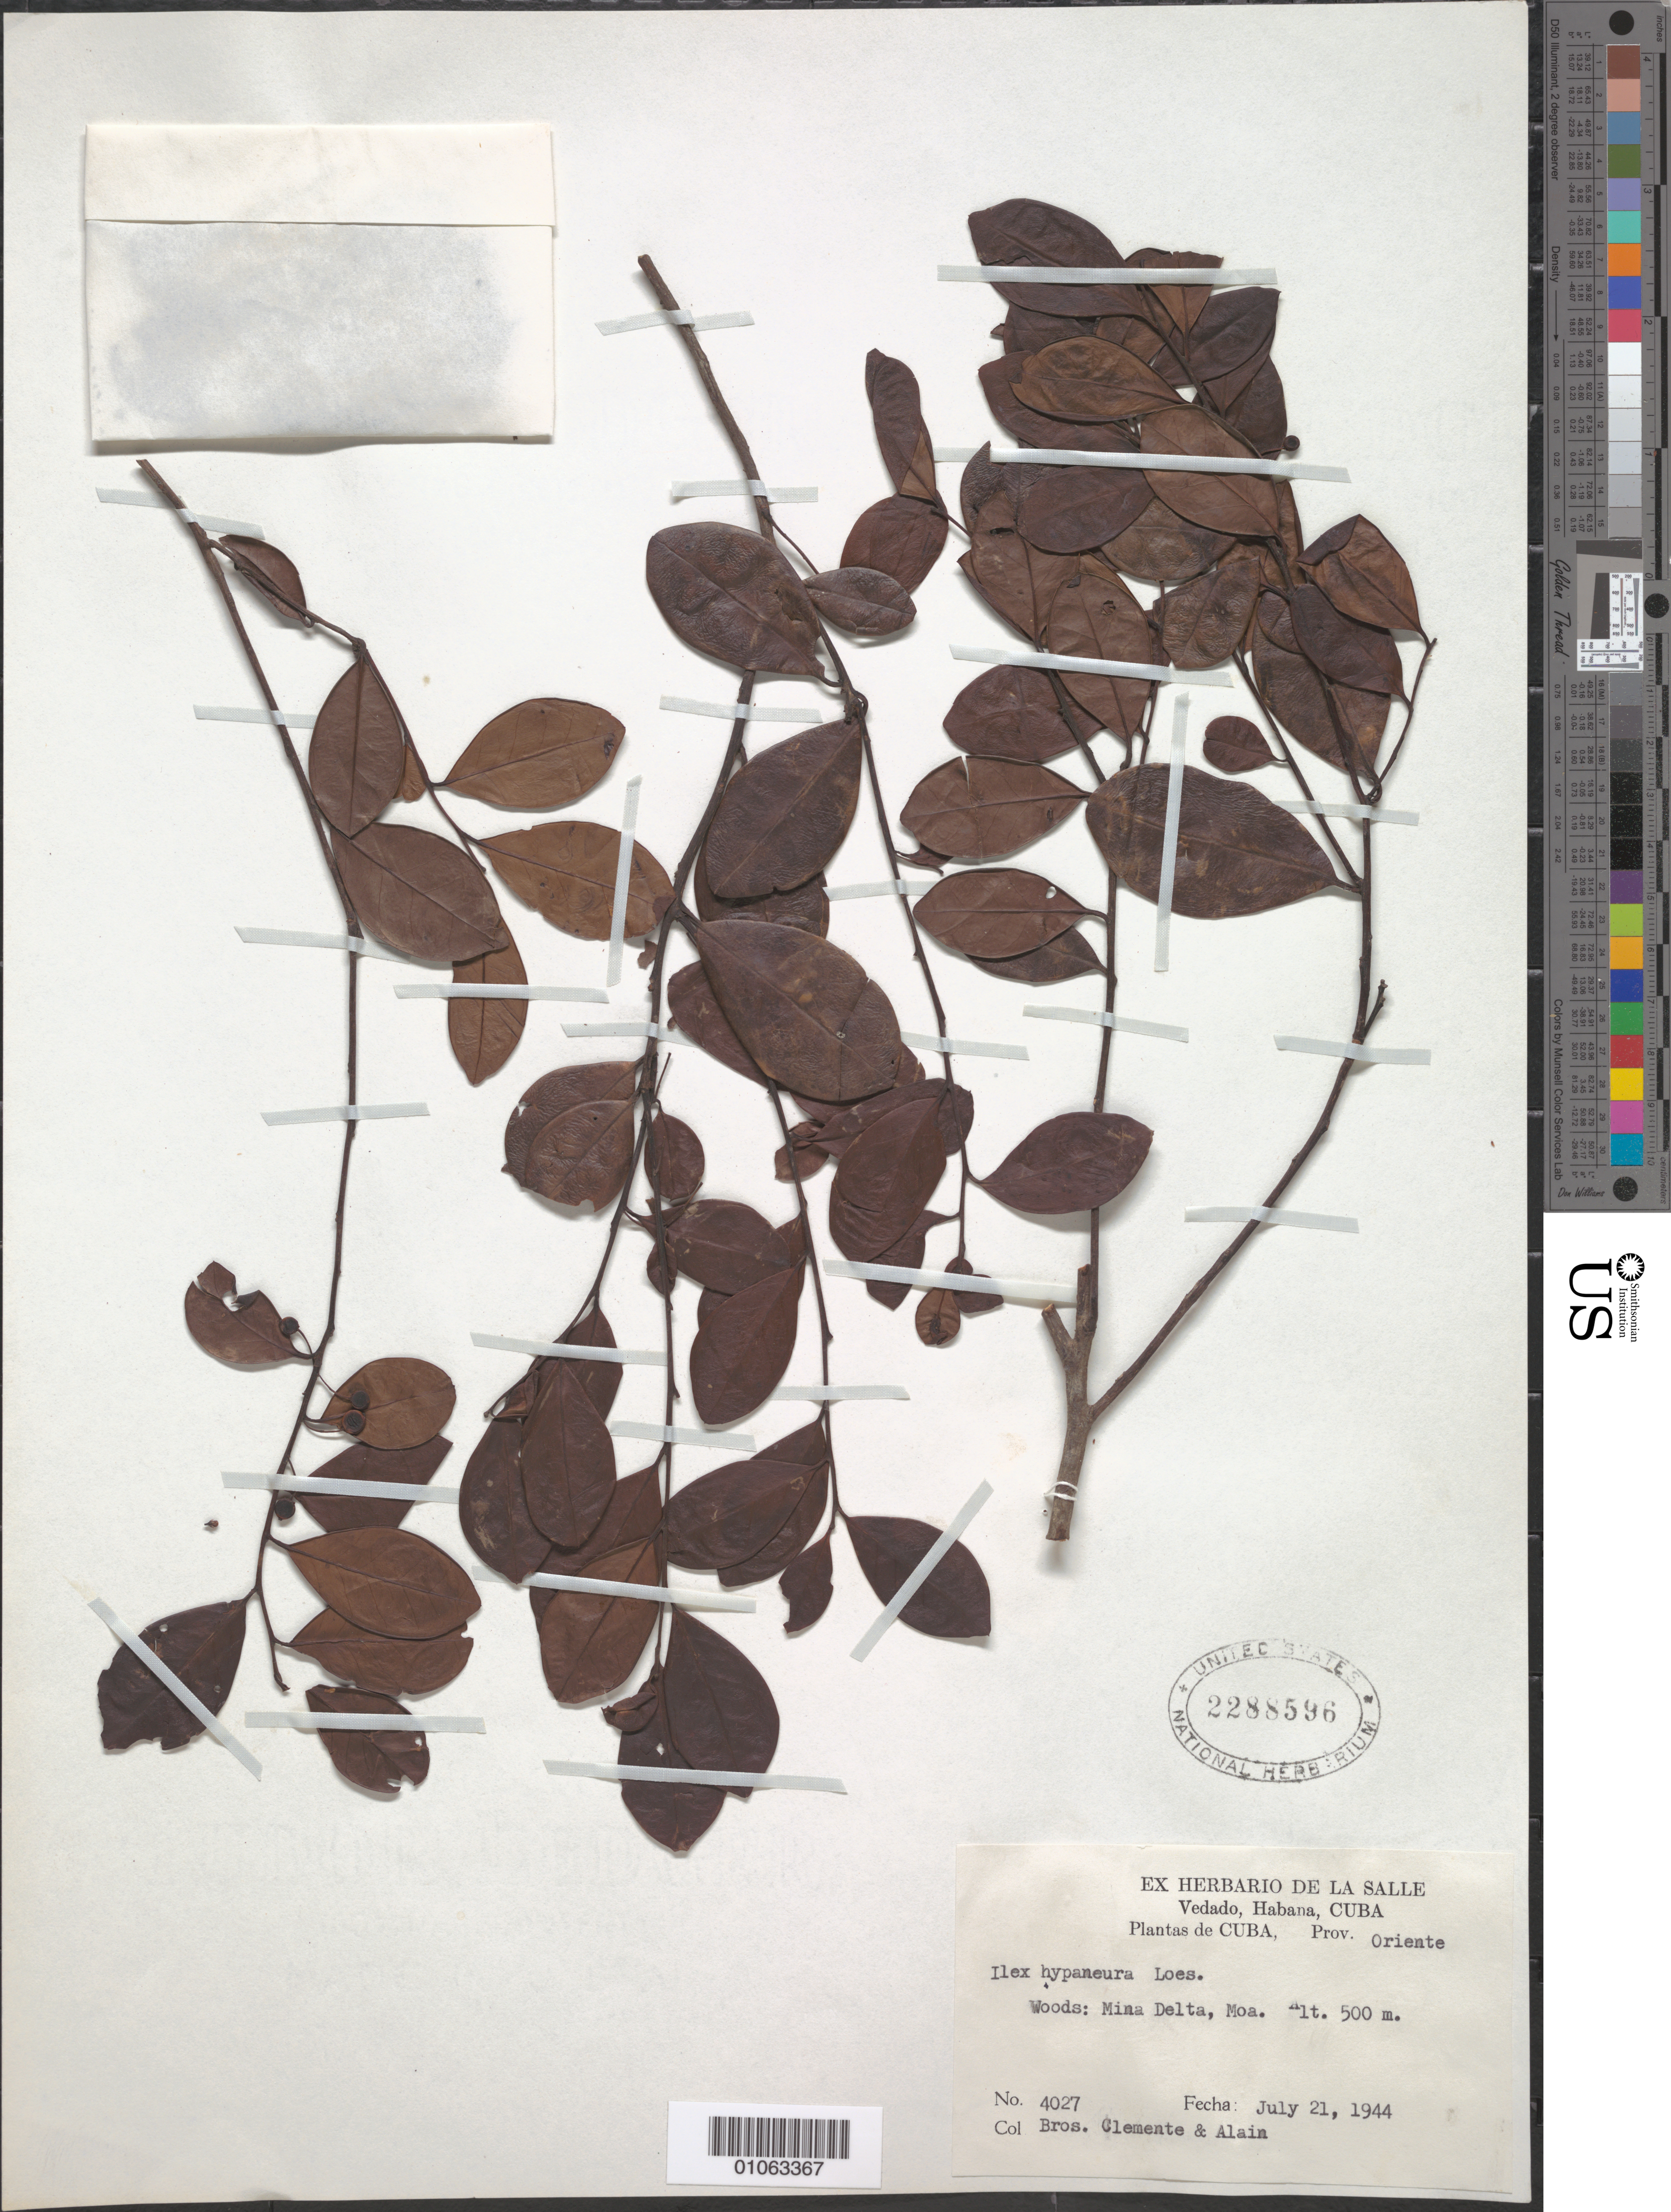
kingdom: Plantae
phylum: Tracheophyta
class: Magnoliopsida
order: Aquifoliales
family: Aquifoliaceae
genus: Ilex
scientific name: Ilex hypaneura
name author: Loes.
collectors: Bro. Clemente & A. H. Liogier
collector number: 4027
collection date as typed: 21 Jul 1944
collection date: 1944-07-21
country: Cuba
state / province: Holguín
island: Cuba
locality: Woods: Mina Delta, Moa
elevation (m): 500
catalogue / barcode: US 2288596